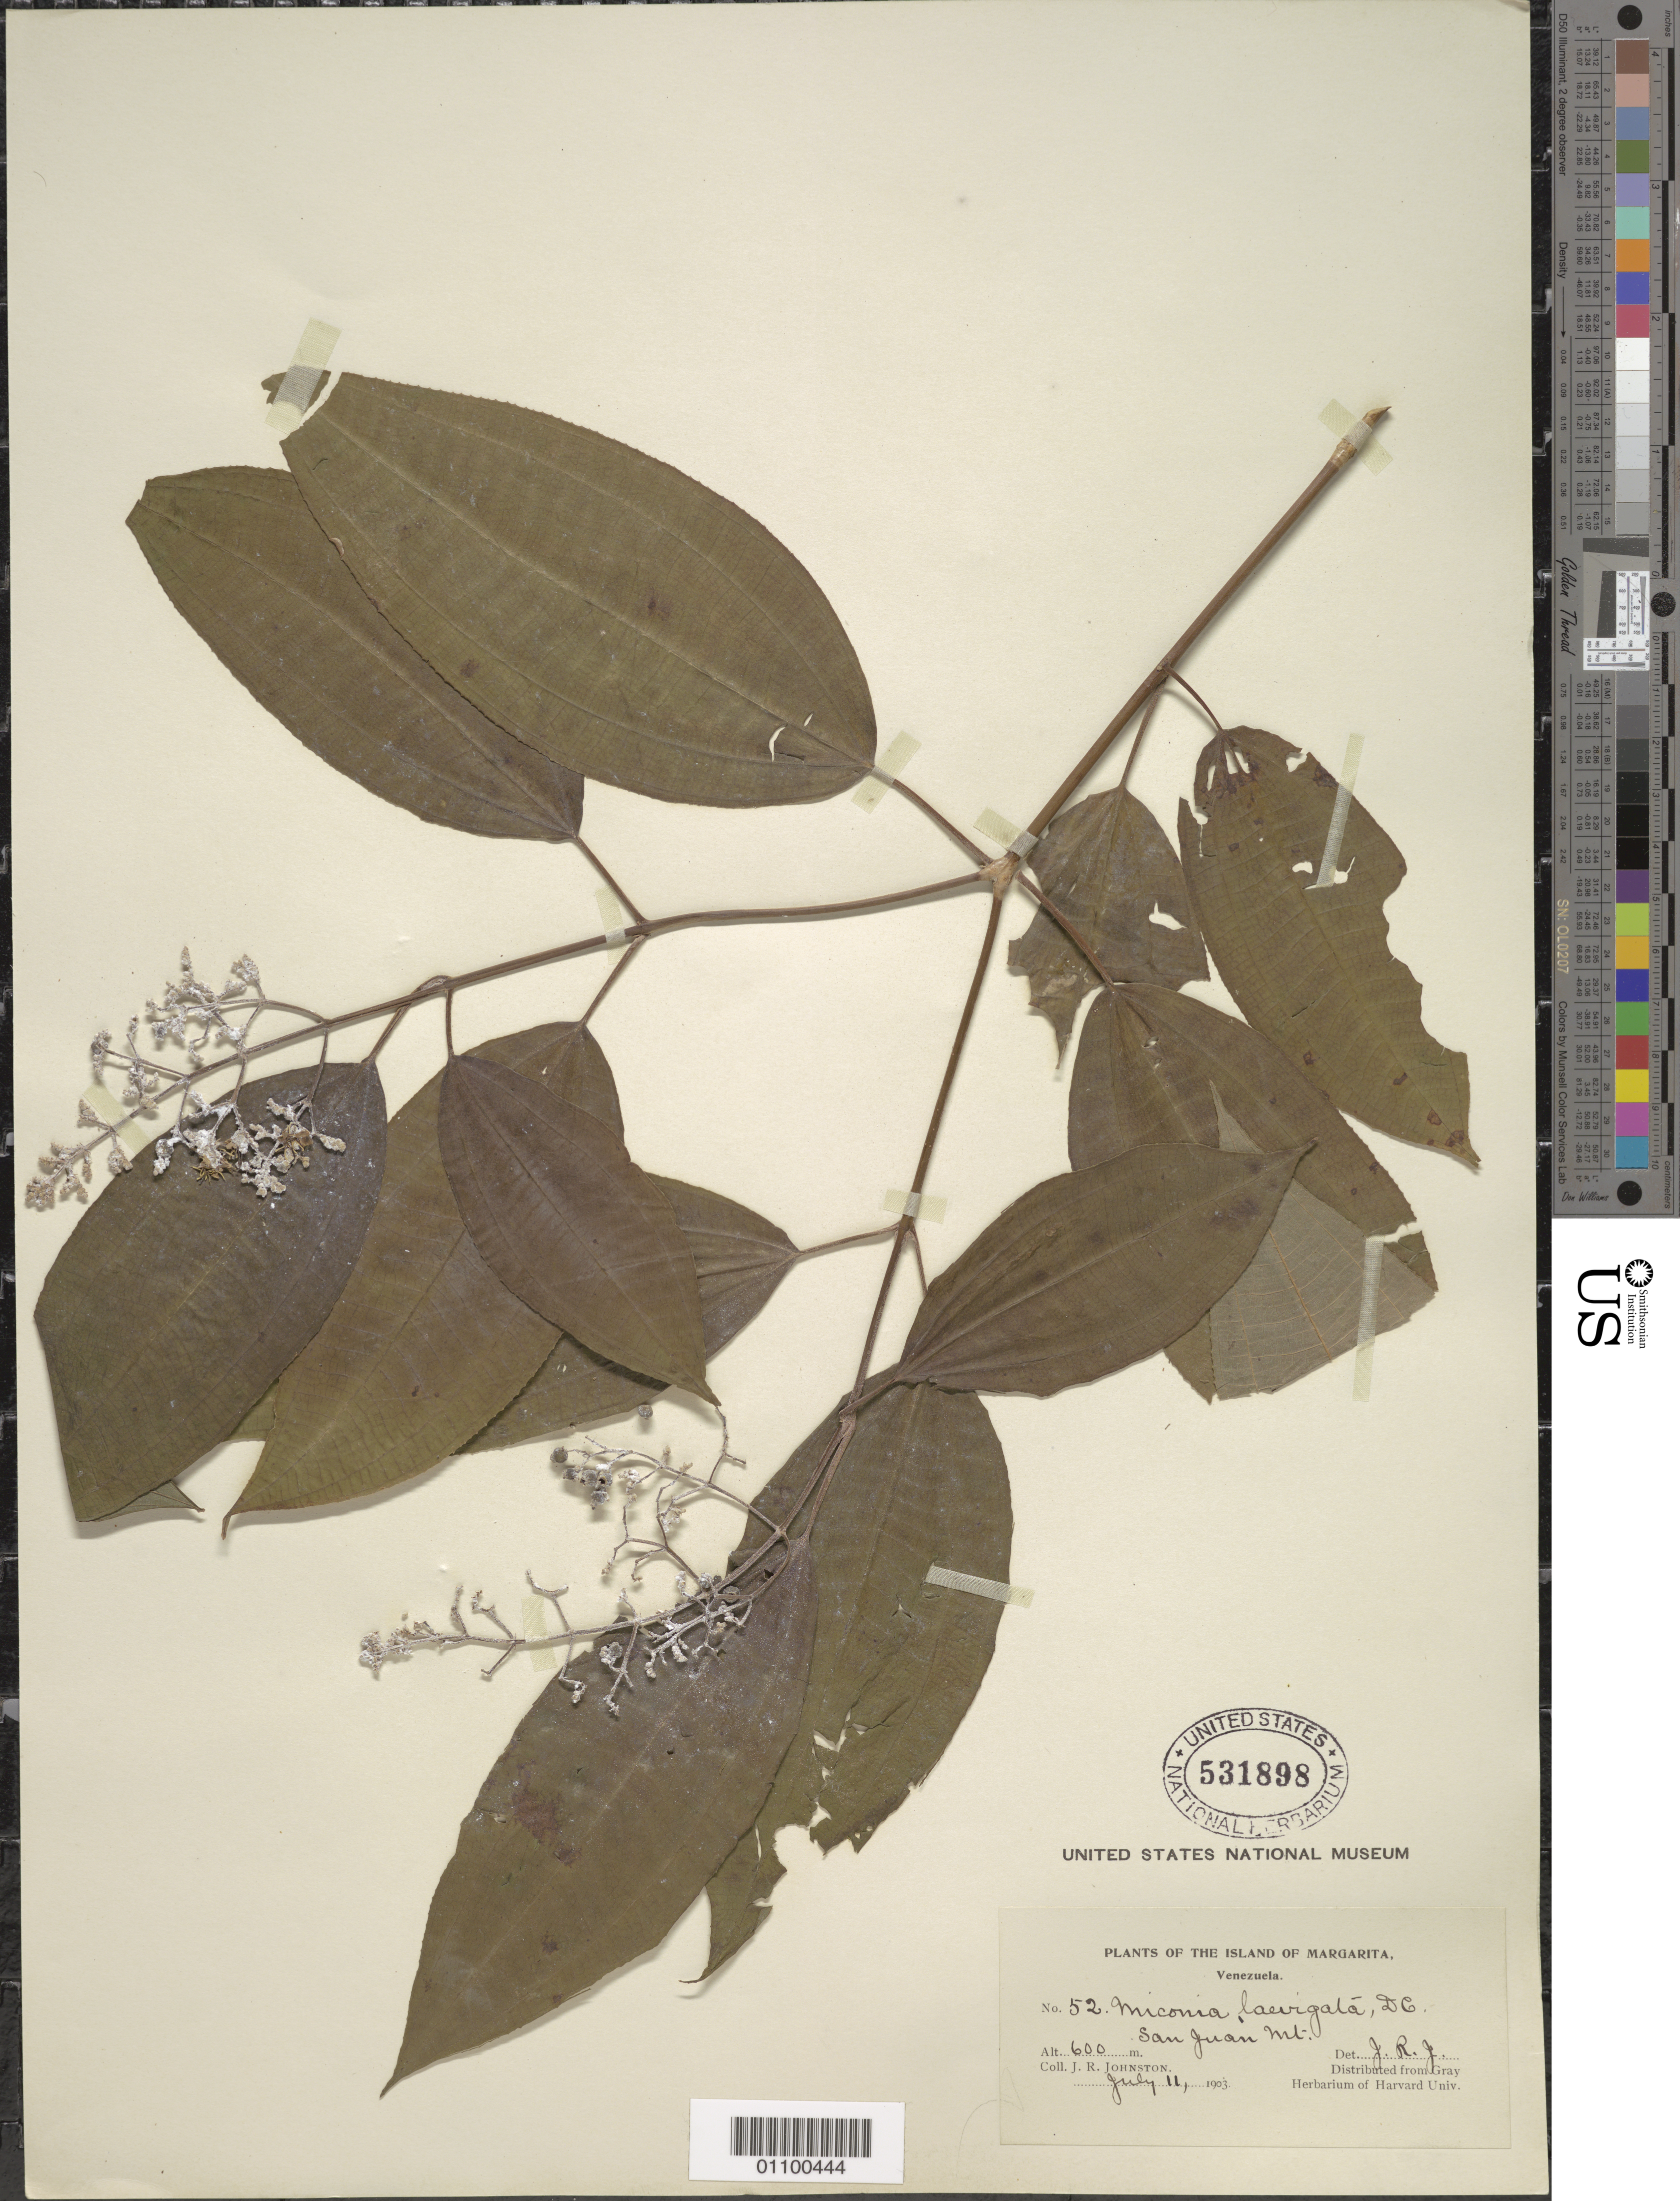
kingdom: Plantae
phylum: Tracheophyta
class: Magnoliopsida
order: Myrtales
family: Melastomataceae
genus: Miconia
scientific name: Miconia laevigata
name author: (L.) D. Don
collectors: J. Johnston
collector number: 52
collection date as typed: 11 Jul 1903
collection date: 1903-07-11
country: Venezuela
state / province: Nueva Esparta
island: Margarita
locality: San Juan Mt.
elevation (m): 600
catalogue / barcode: US 531898